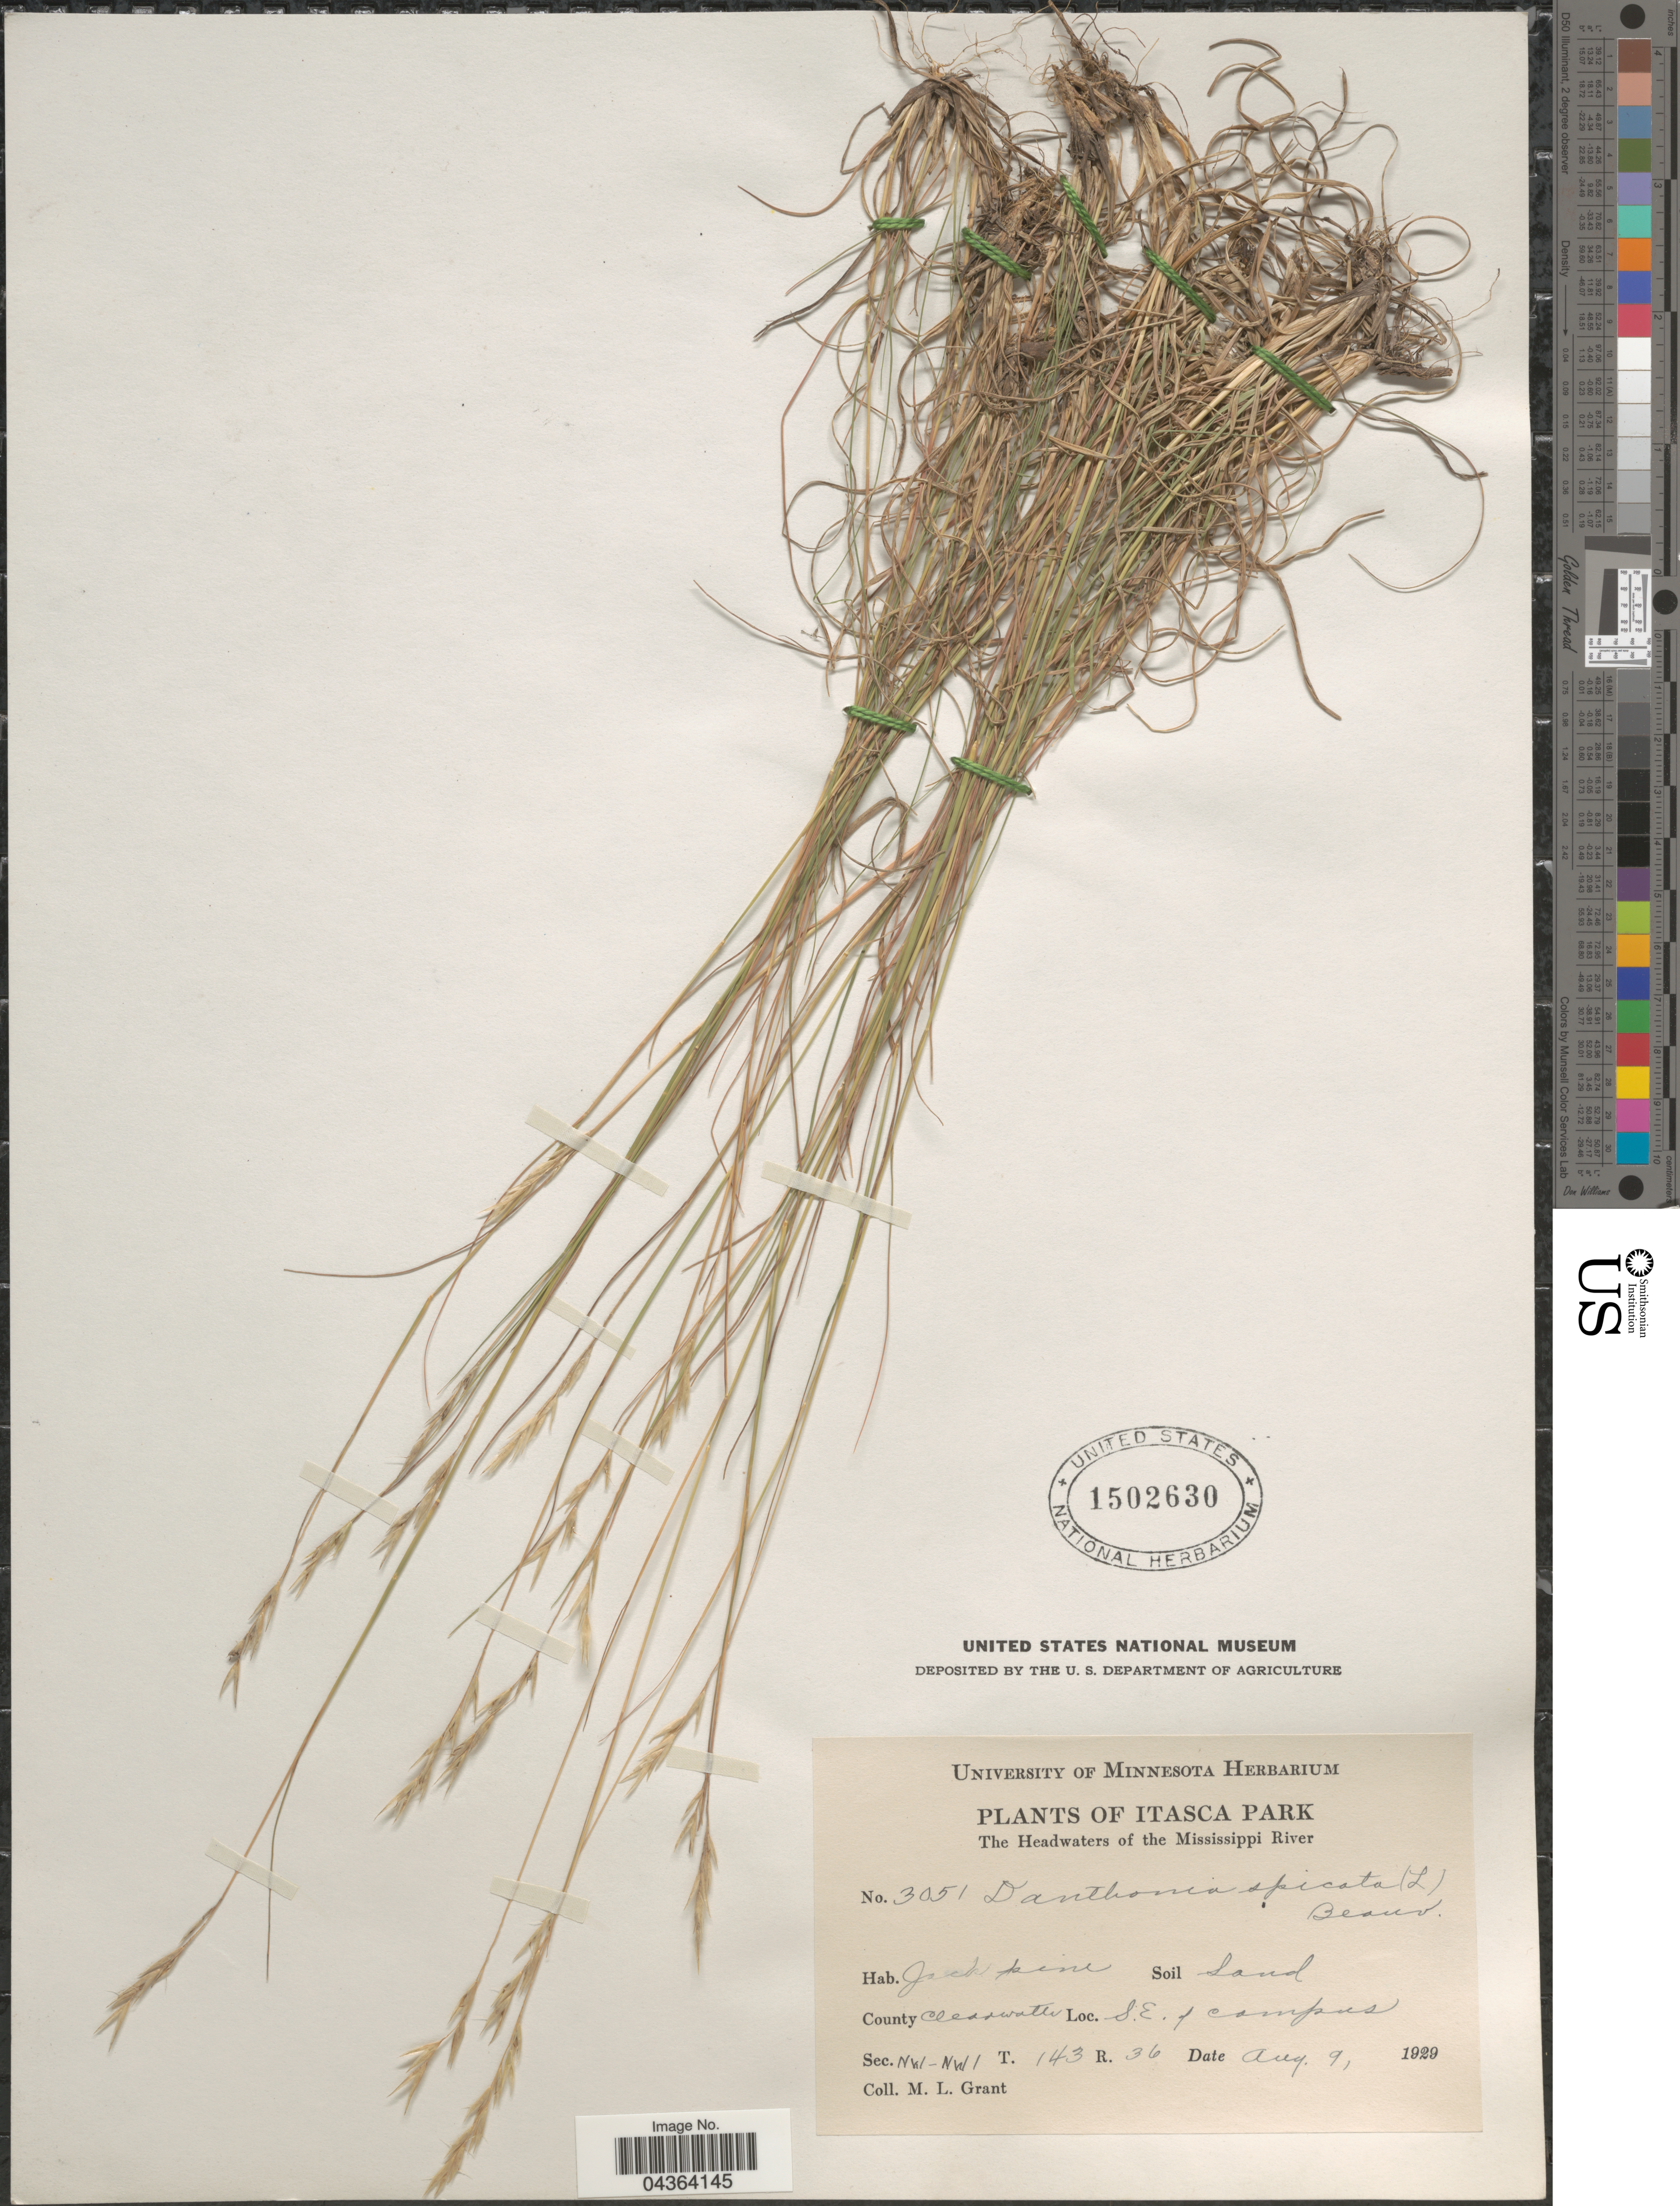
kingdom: Plantae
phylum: Tracheophyta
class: Liliopsida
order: Poales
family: Poaceae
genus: Danthonia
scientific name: Danthonia spicata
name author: (L.) P. Beauv. ex Roem. & Schult.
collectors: M. L. Grant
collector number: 3051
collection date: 1929-08-09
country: United States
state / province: Minnesota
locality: Itasca Park. The Headwaters of the Mississippi River. County Clearwater. S.E. of campus. Sec. NW-NW1 T. 143 R. 36.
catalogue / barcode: US 1502630